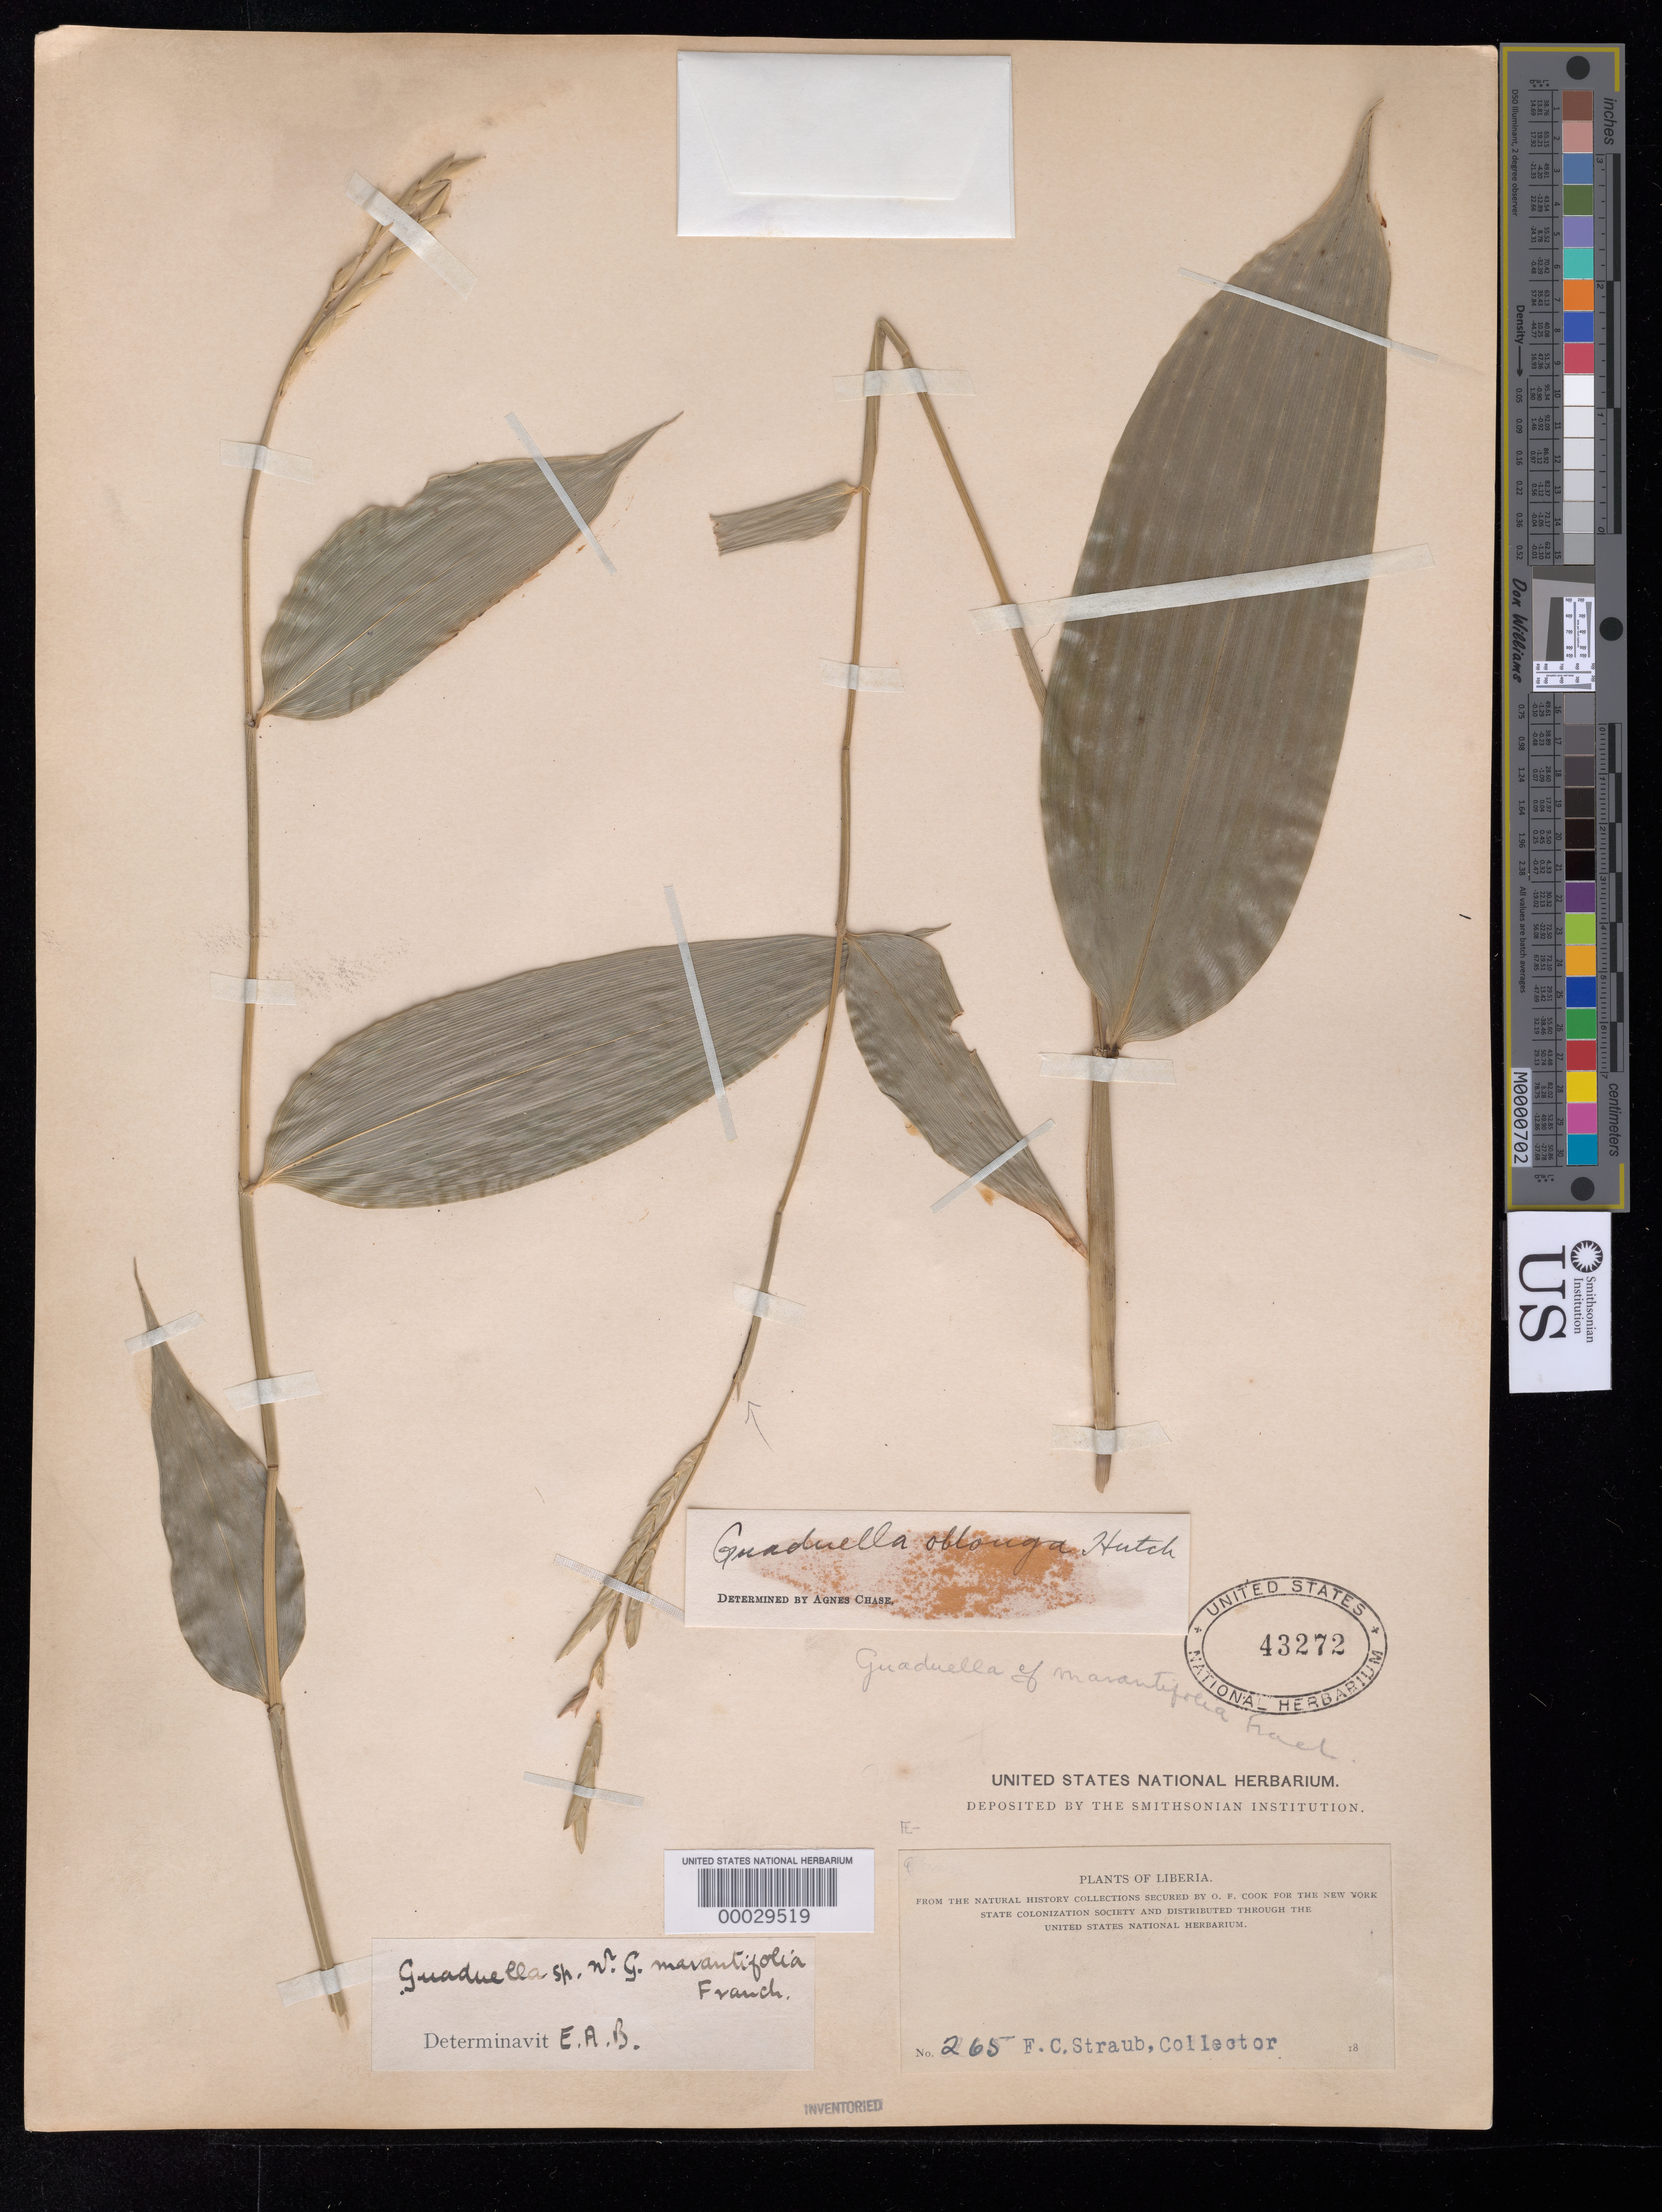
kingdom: Plantae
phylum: Tracheophyta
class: Liliopsida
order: Poales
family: Poaceae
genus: Guaduella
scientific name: Guaduella oblonga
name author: Hutch.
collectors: F. Straub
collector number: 265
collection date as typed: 18--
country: Liberia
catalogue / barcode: US 43272